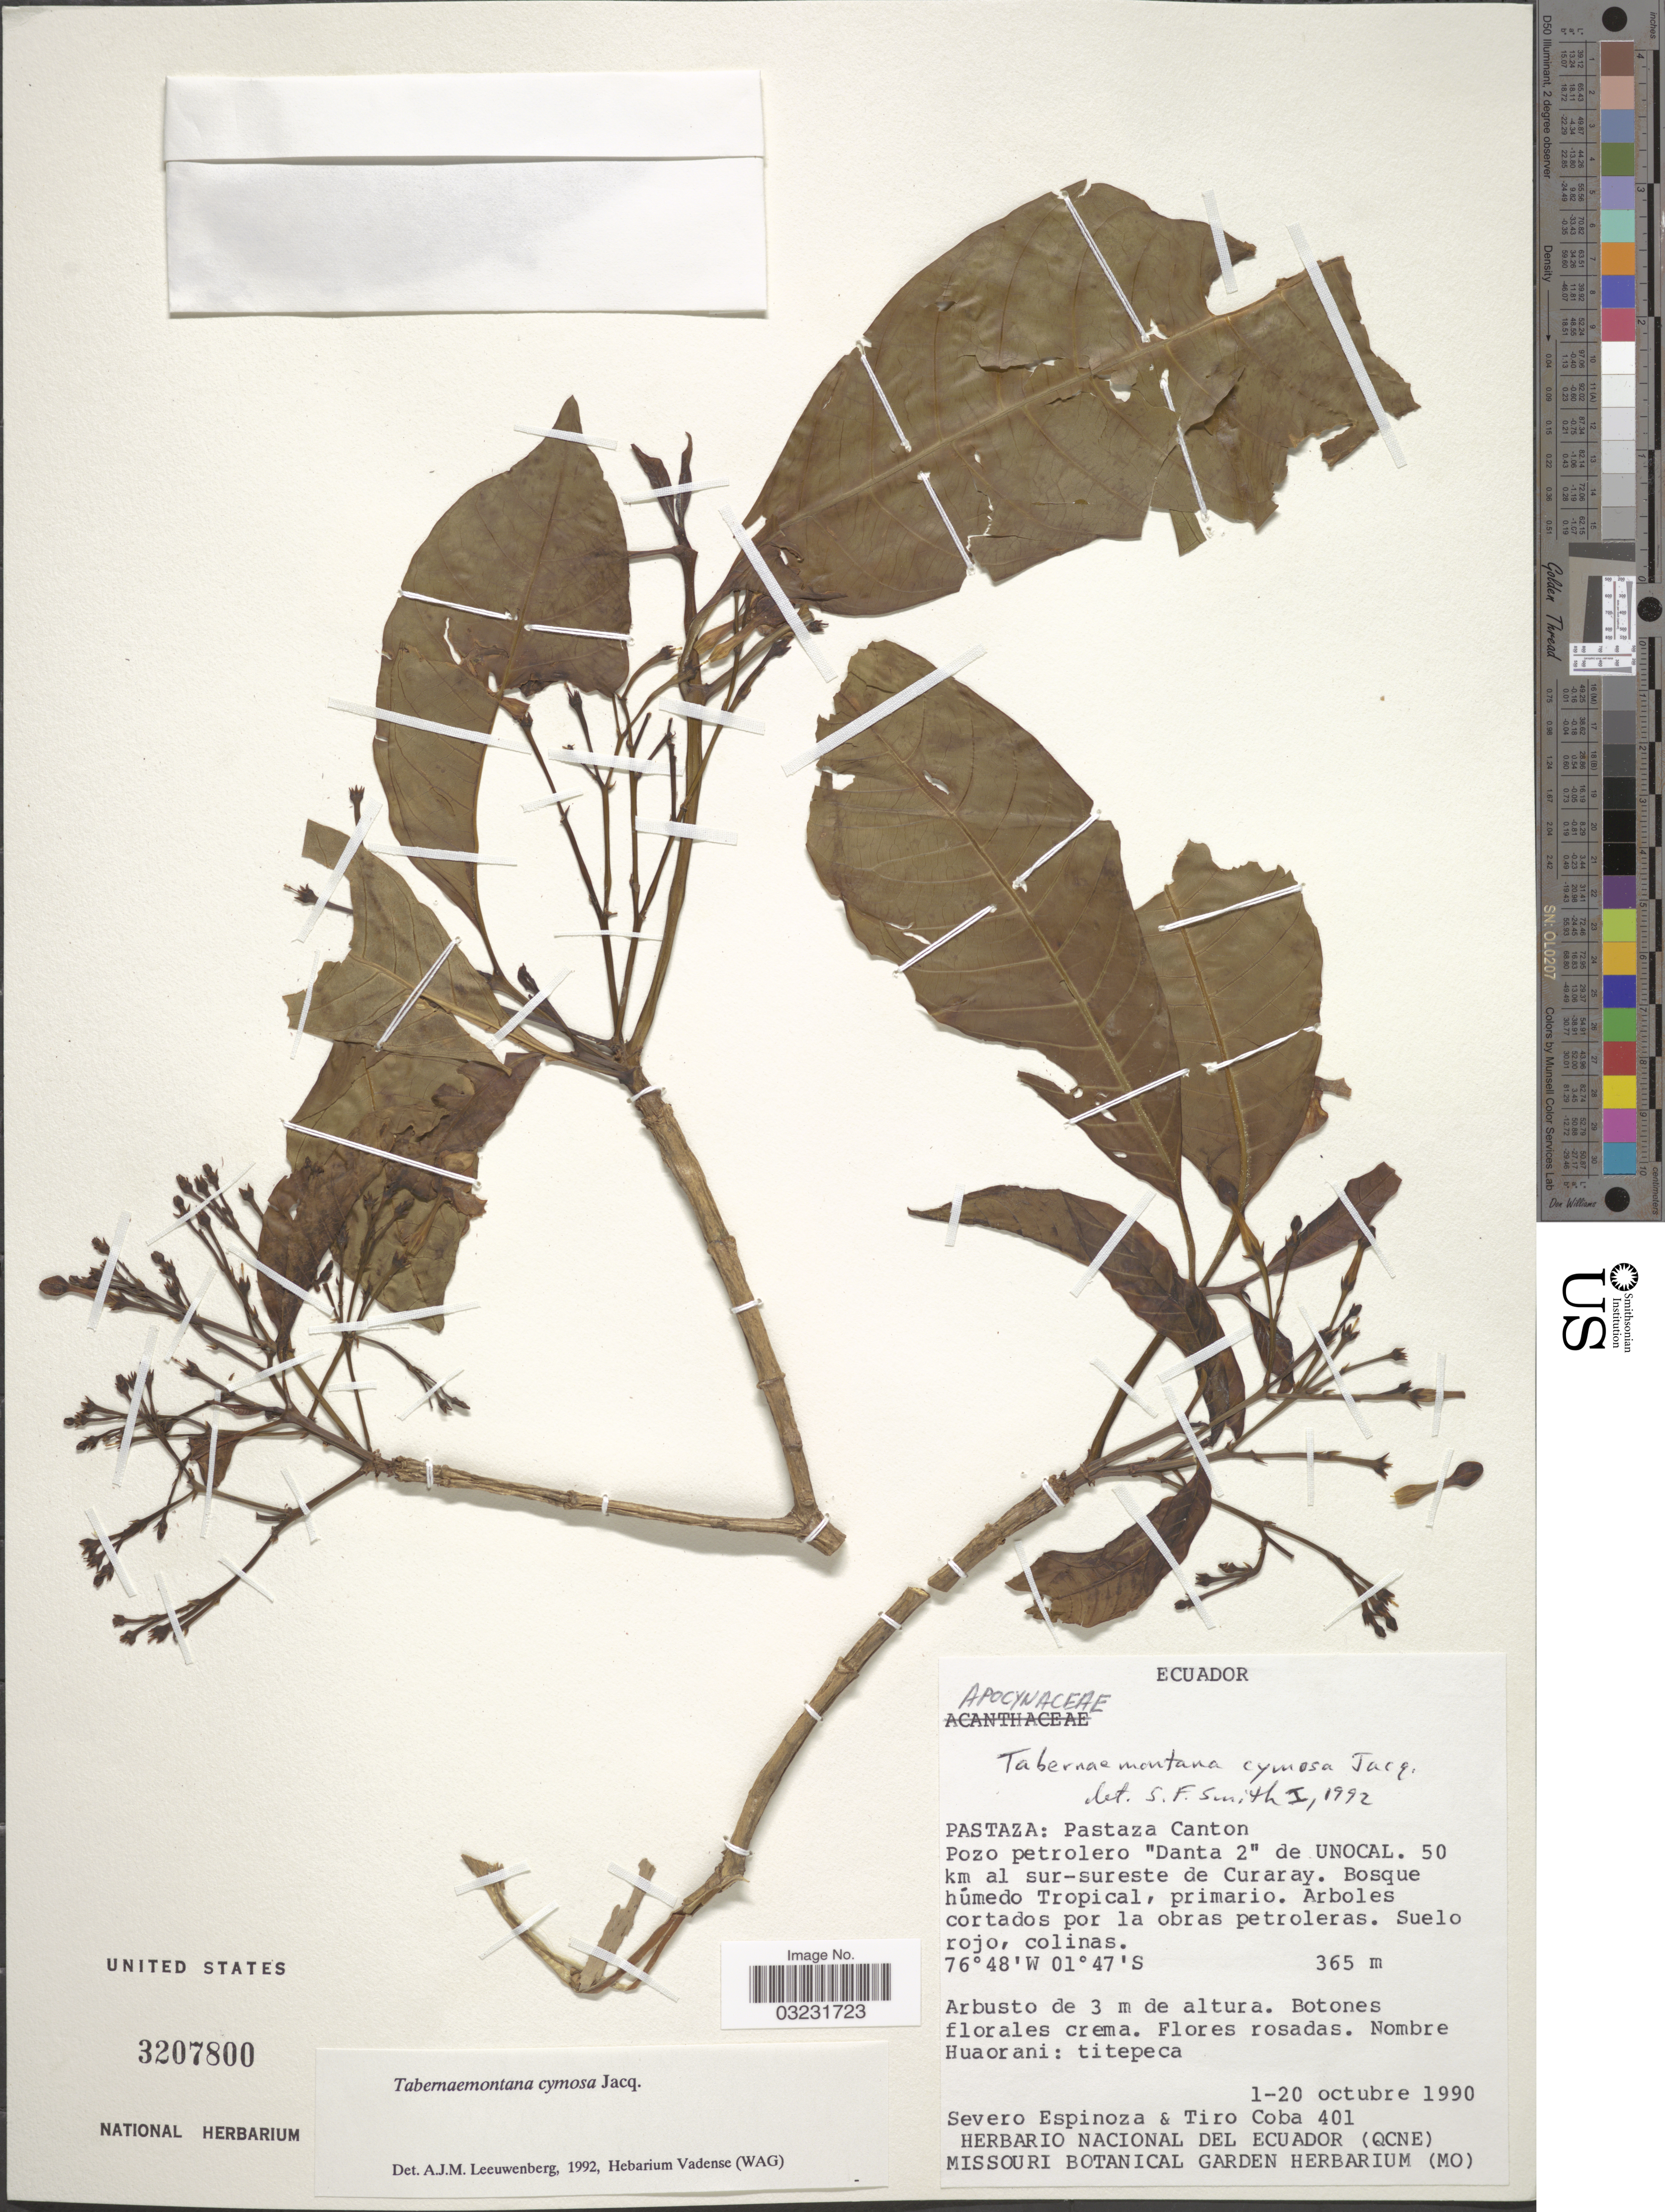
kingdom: Plantae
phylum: Tracheophyta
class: Magnoliopsida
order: Gentianales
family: Apocynaceae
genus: Tabernaemontana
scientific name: Tabernaemontana cymosa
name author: Jacq.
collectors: E. Espinoza & T. Coba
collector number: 401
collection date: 1990-10-01/1990-10-20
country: Ecuador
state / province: Pastaza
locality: Pastaza Canton. Pozo petrolero "Danta 2" de UNOCAL. 50 km al sur-sureste de Curaray.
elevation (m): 365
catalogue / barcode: US 3207800